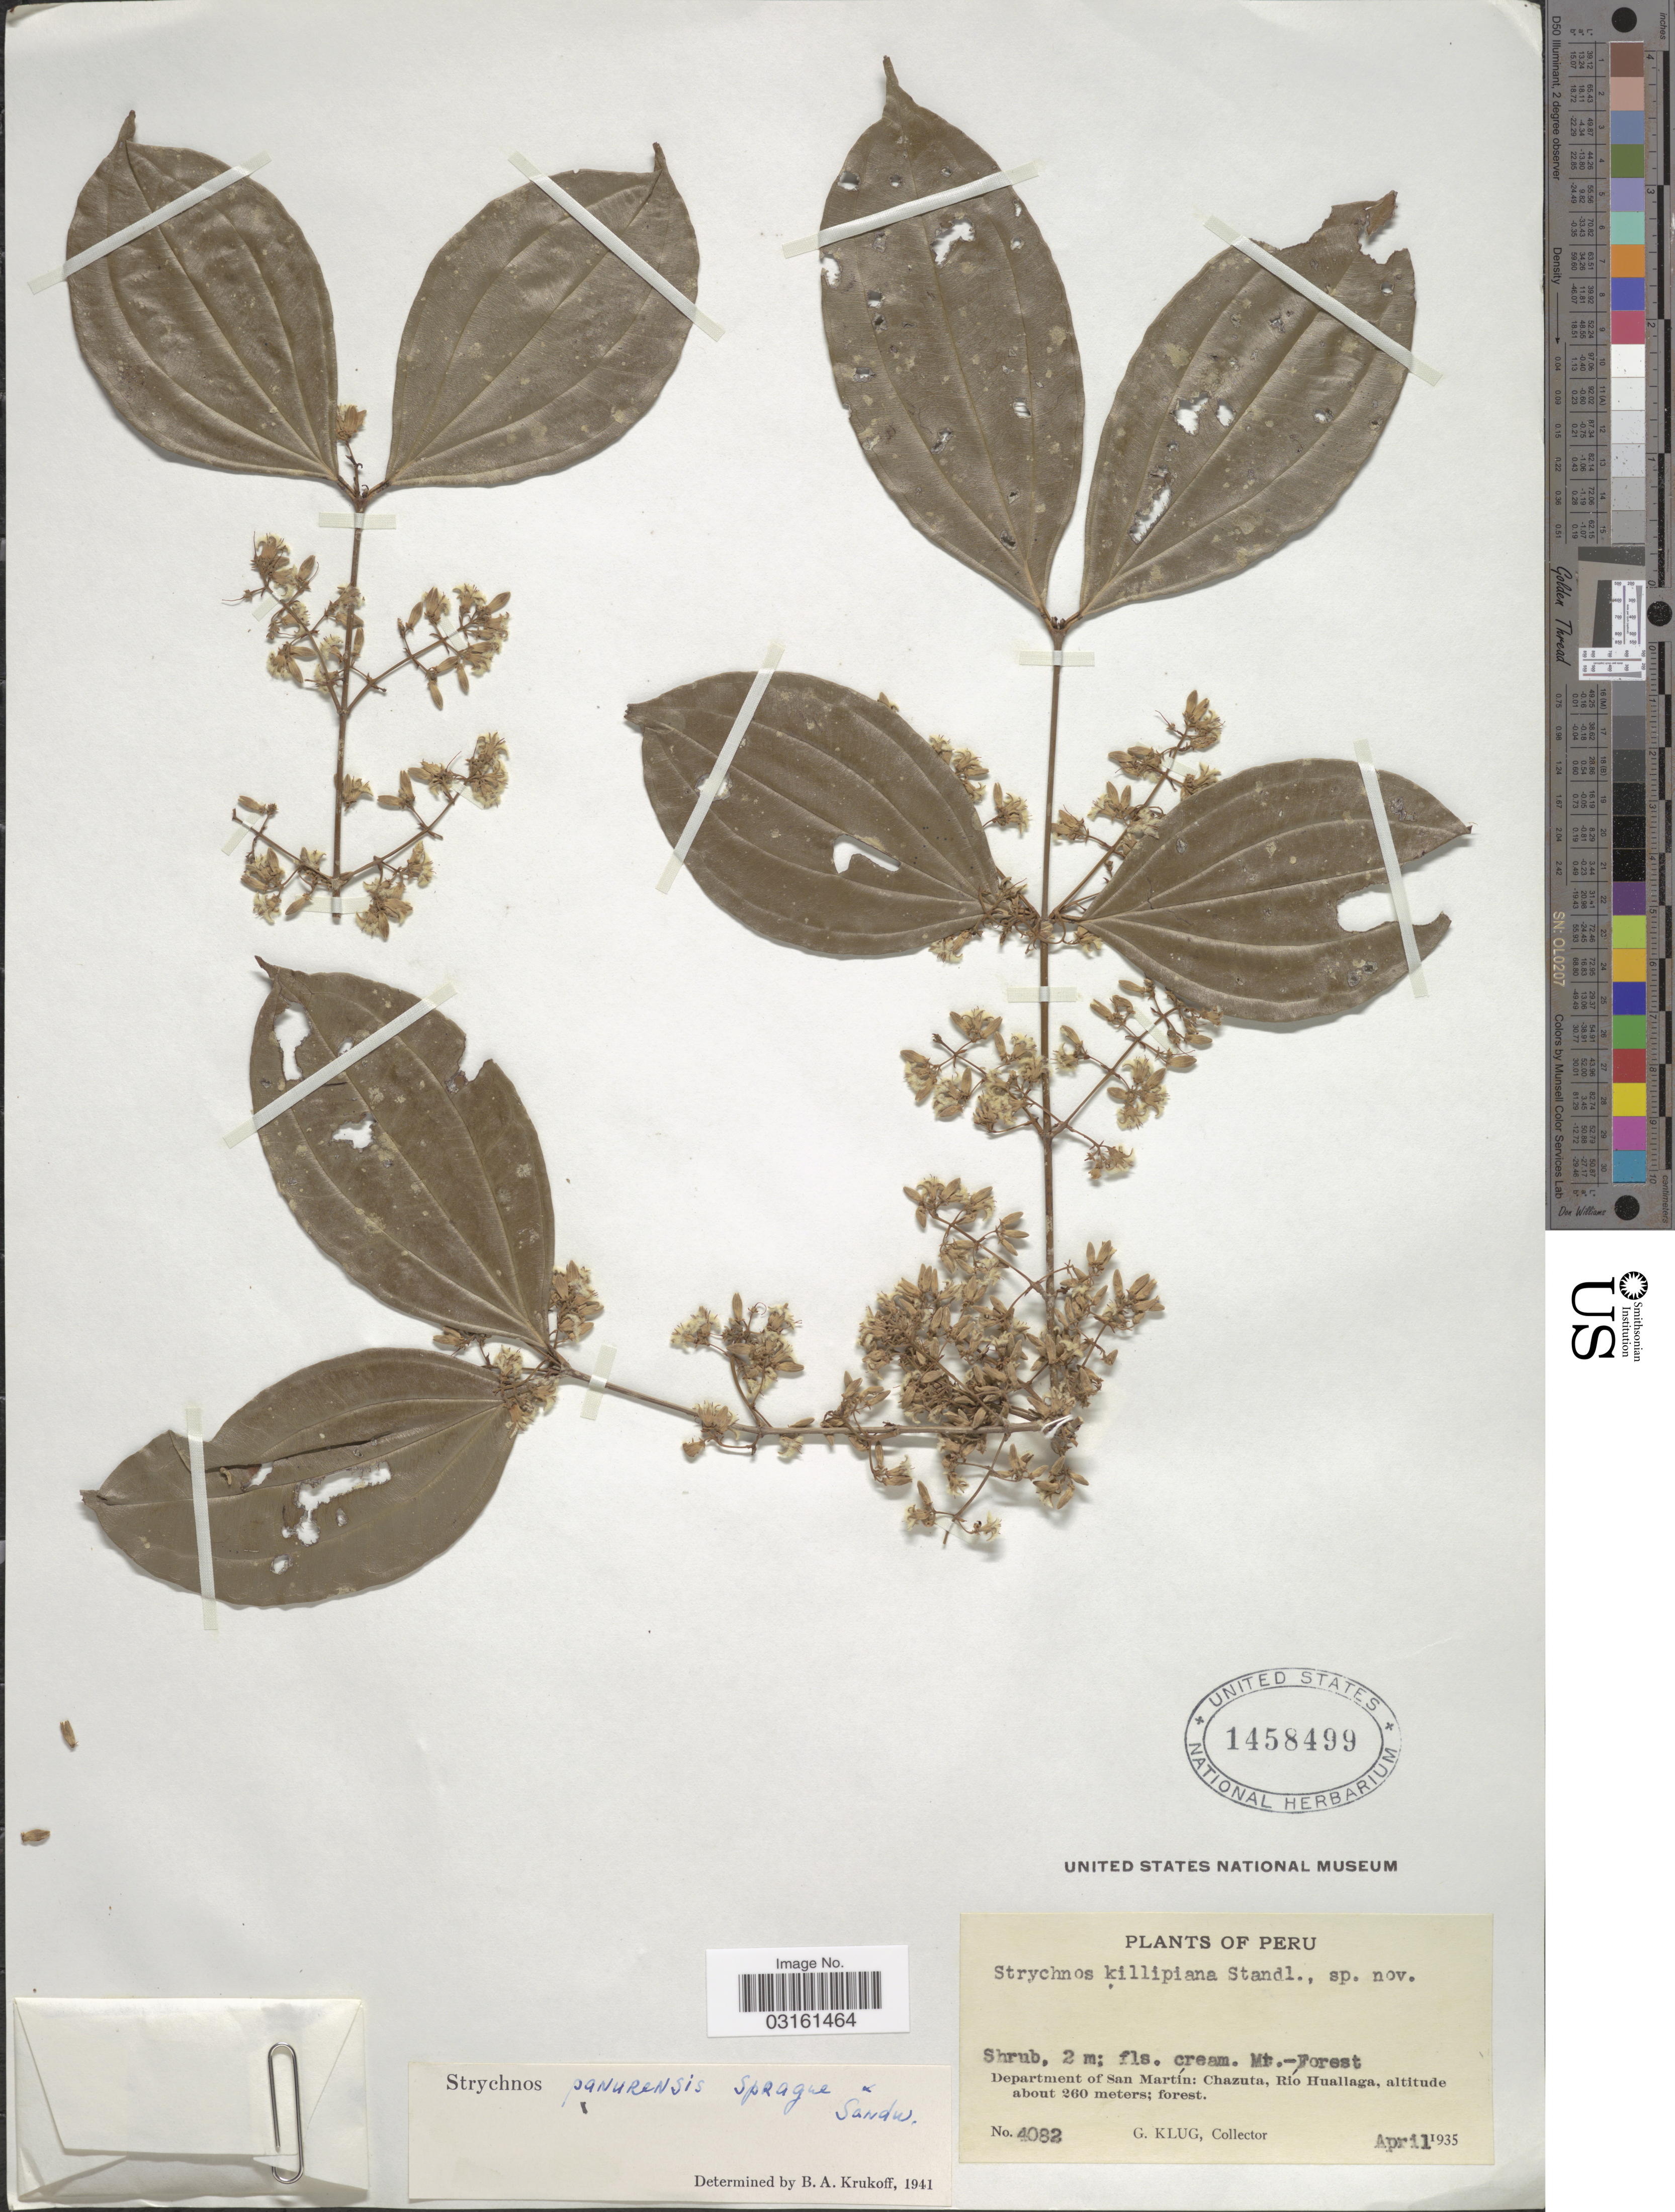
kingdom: Plantae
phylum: Tracheophyta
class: Magnoliopsida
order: Gentianales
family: Loganiaceae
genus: Strychnos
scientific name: Strychnos panurensis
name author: Sprague & Sandwith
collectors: G. Klug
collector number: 4082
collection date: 1935-04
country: Peru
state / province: San Martín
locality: Department of San Martín: Chazuta, Río Huallaga.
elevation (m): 260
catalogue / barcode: US 1458499